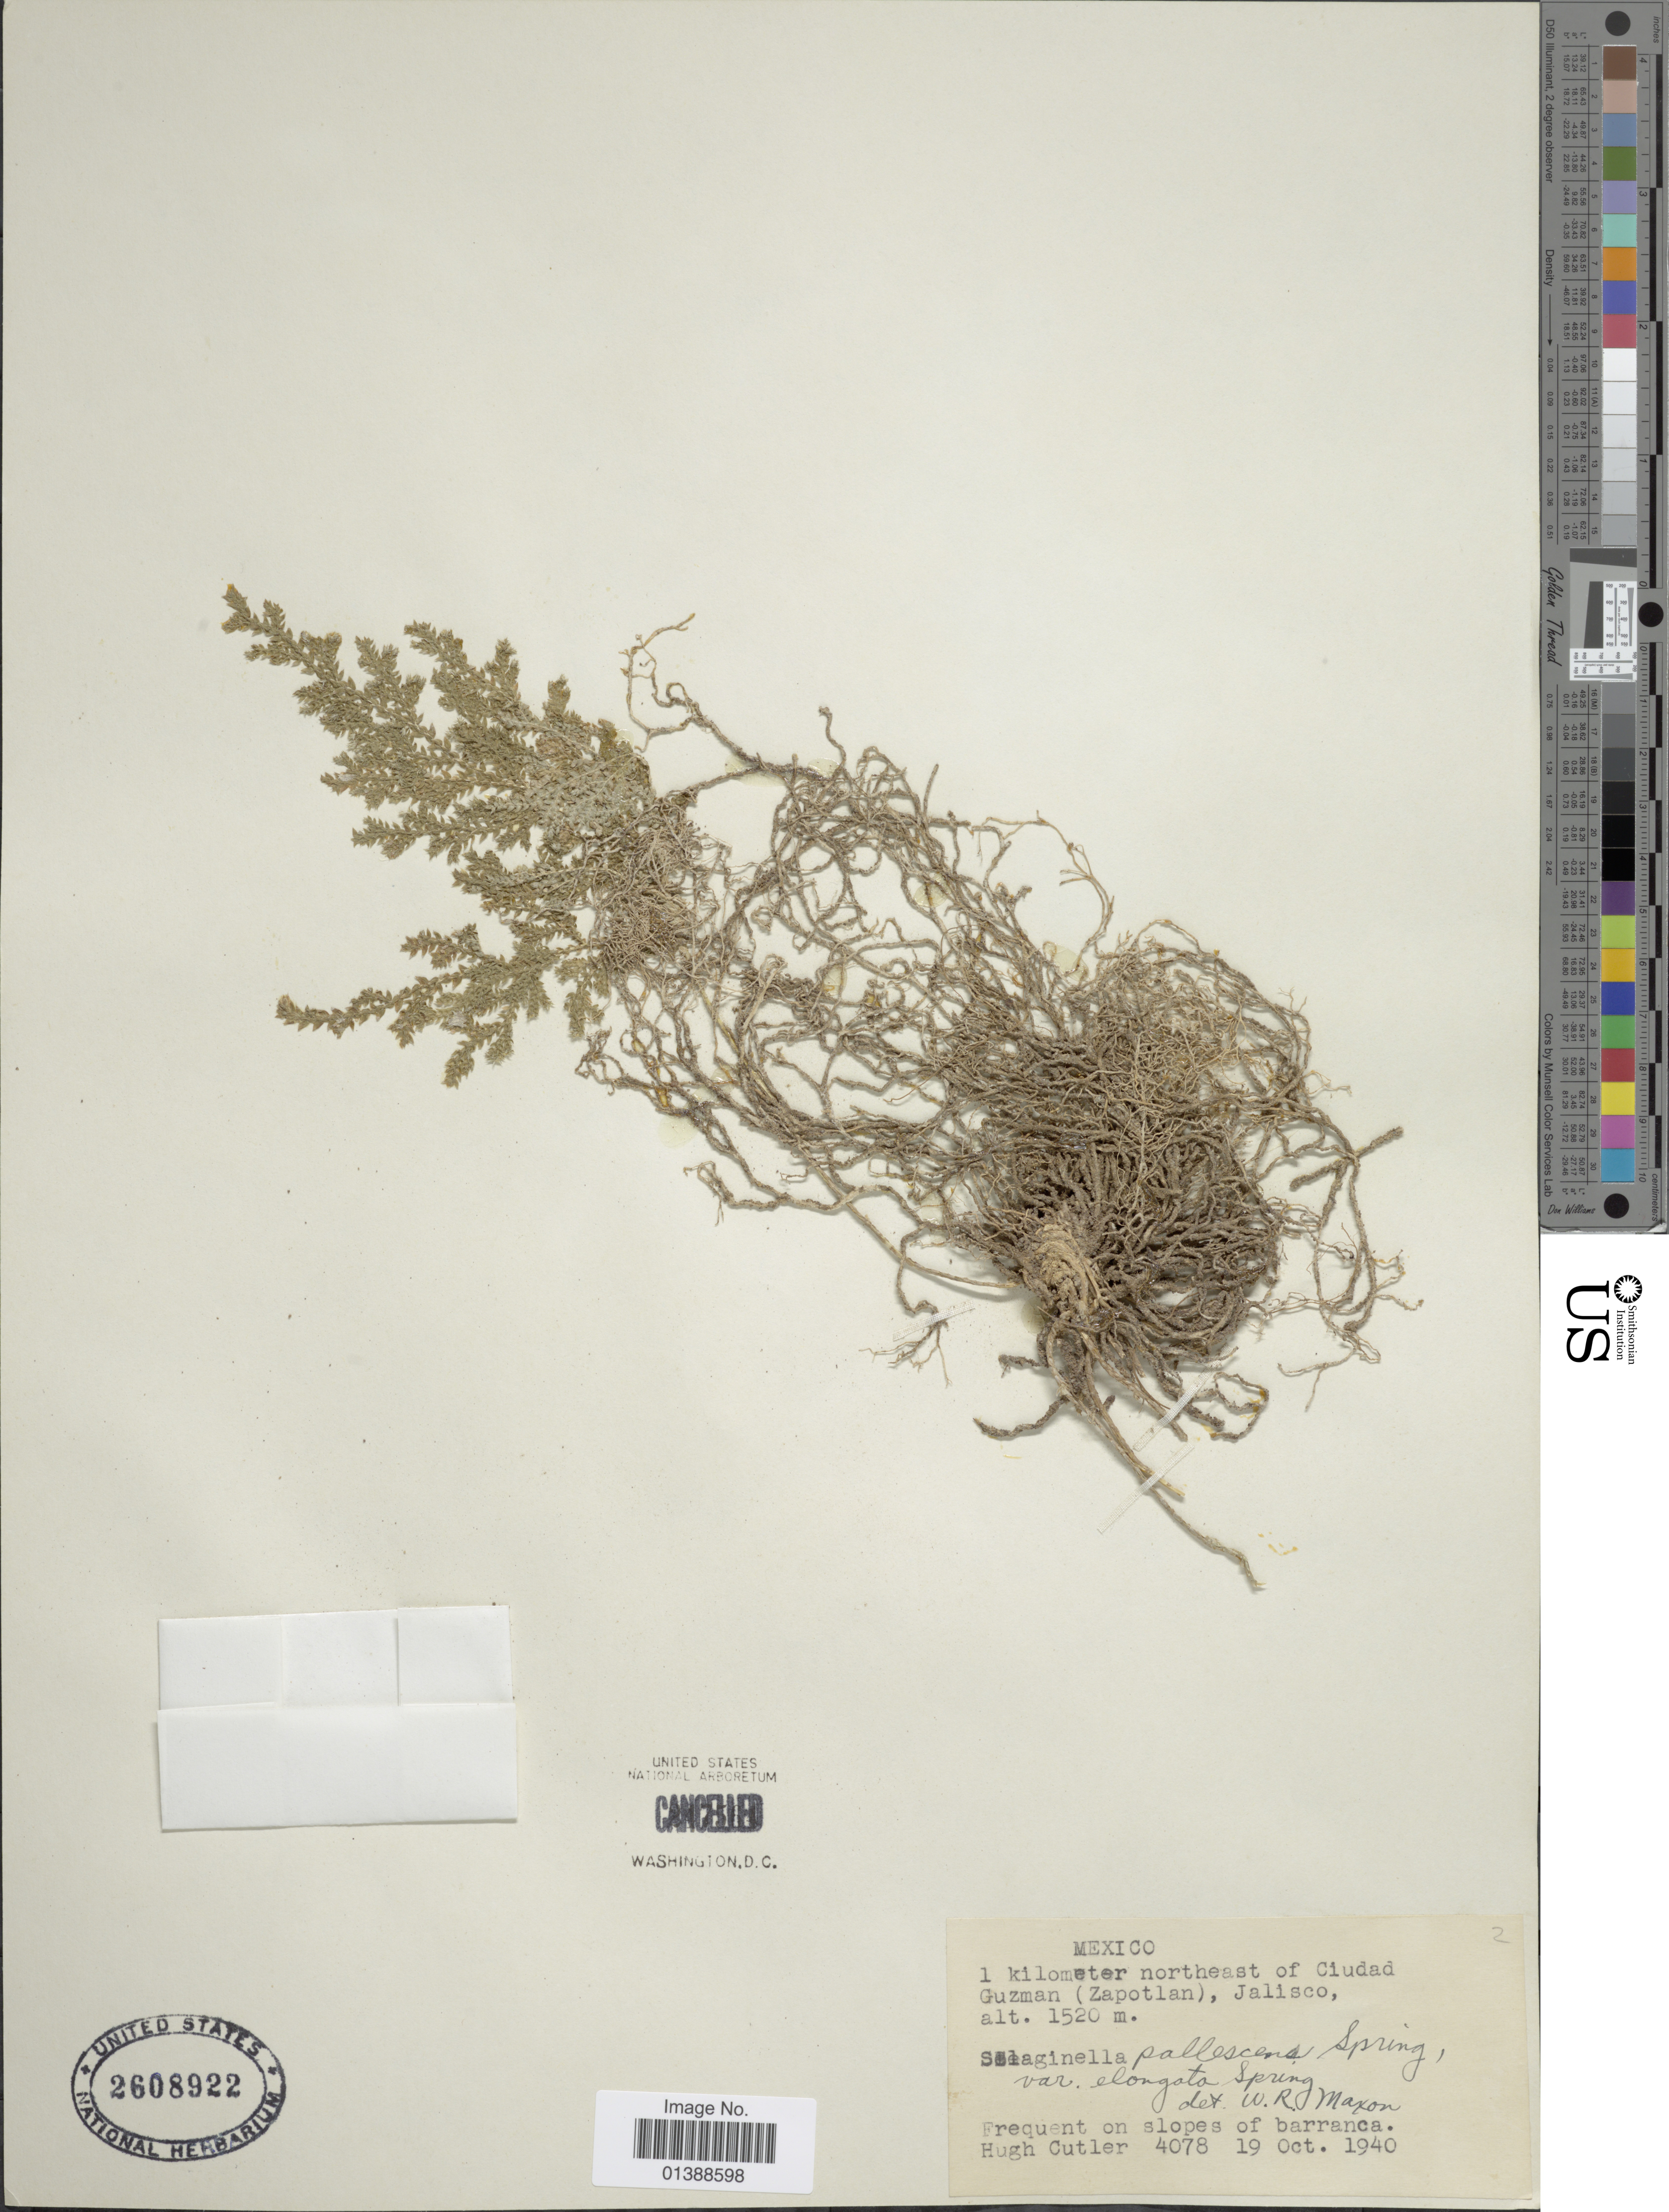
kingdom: Plantae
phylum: Tracheophyta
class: Lycopodiopsida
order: Selaginellales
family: Selaginellaceae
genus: Selaginella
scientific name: Selaginella pallescens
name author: (C. Presl) Spring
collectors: H. C. Cutler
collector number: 4078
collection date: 1940-10-19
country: Mexico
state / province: Jalisco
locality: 1 kilometer northeast of Ciudad Guzman (Zapotlan)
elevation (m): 1520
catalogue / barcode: US 2608922